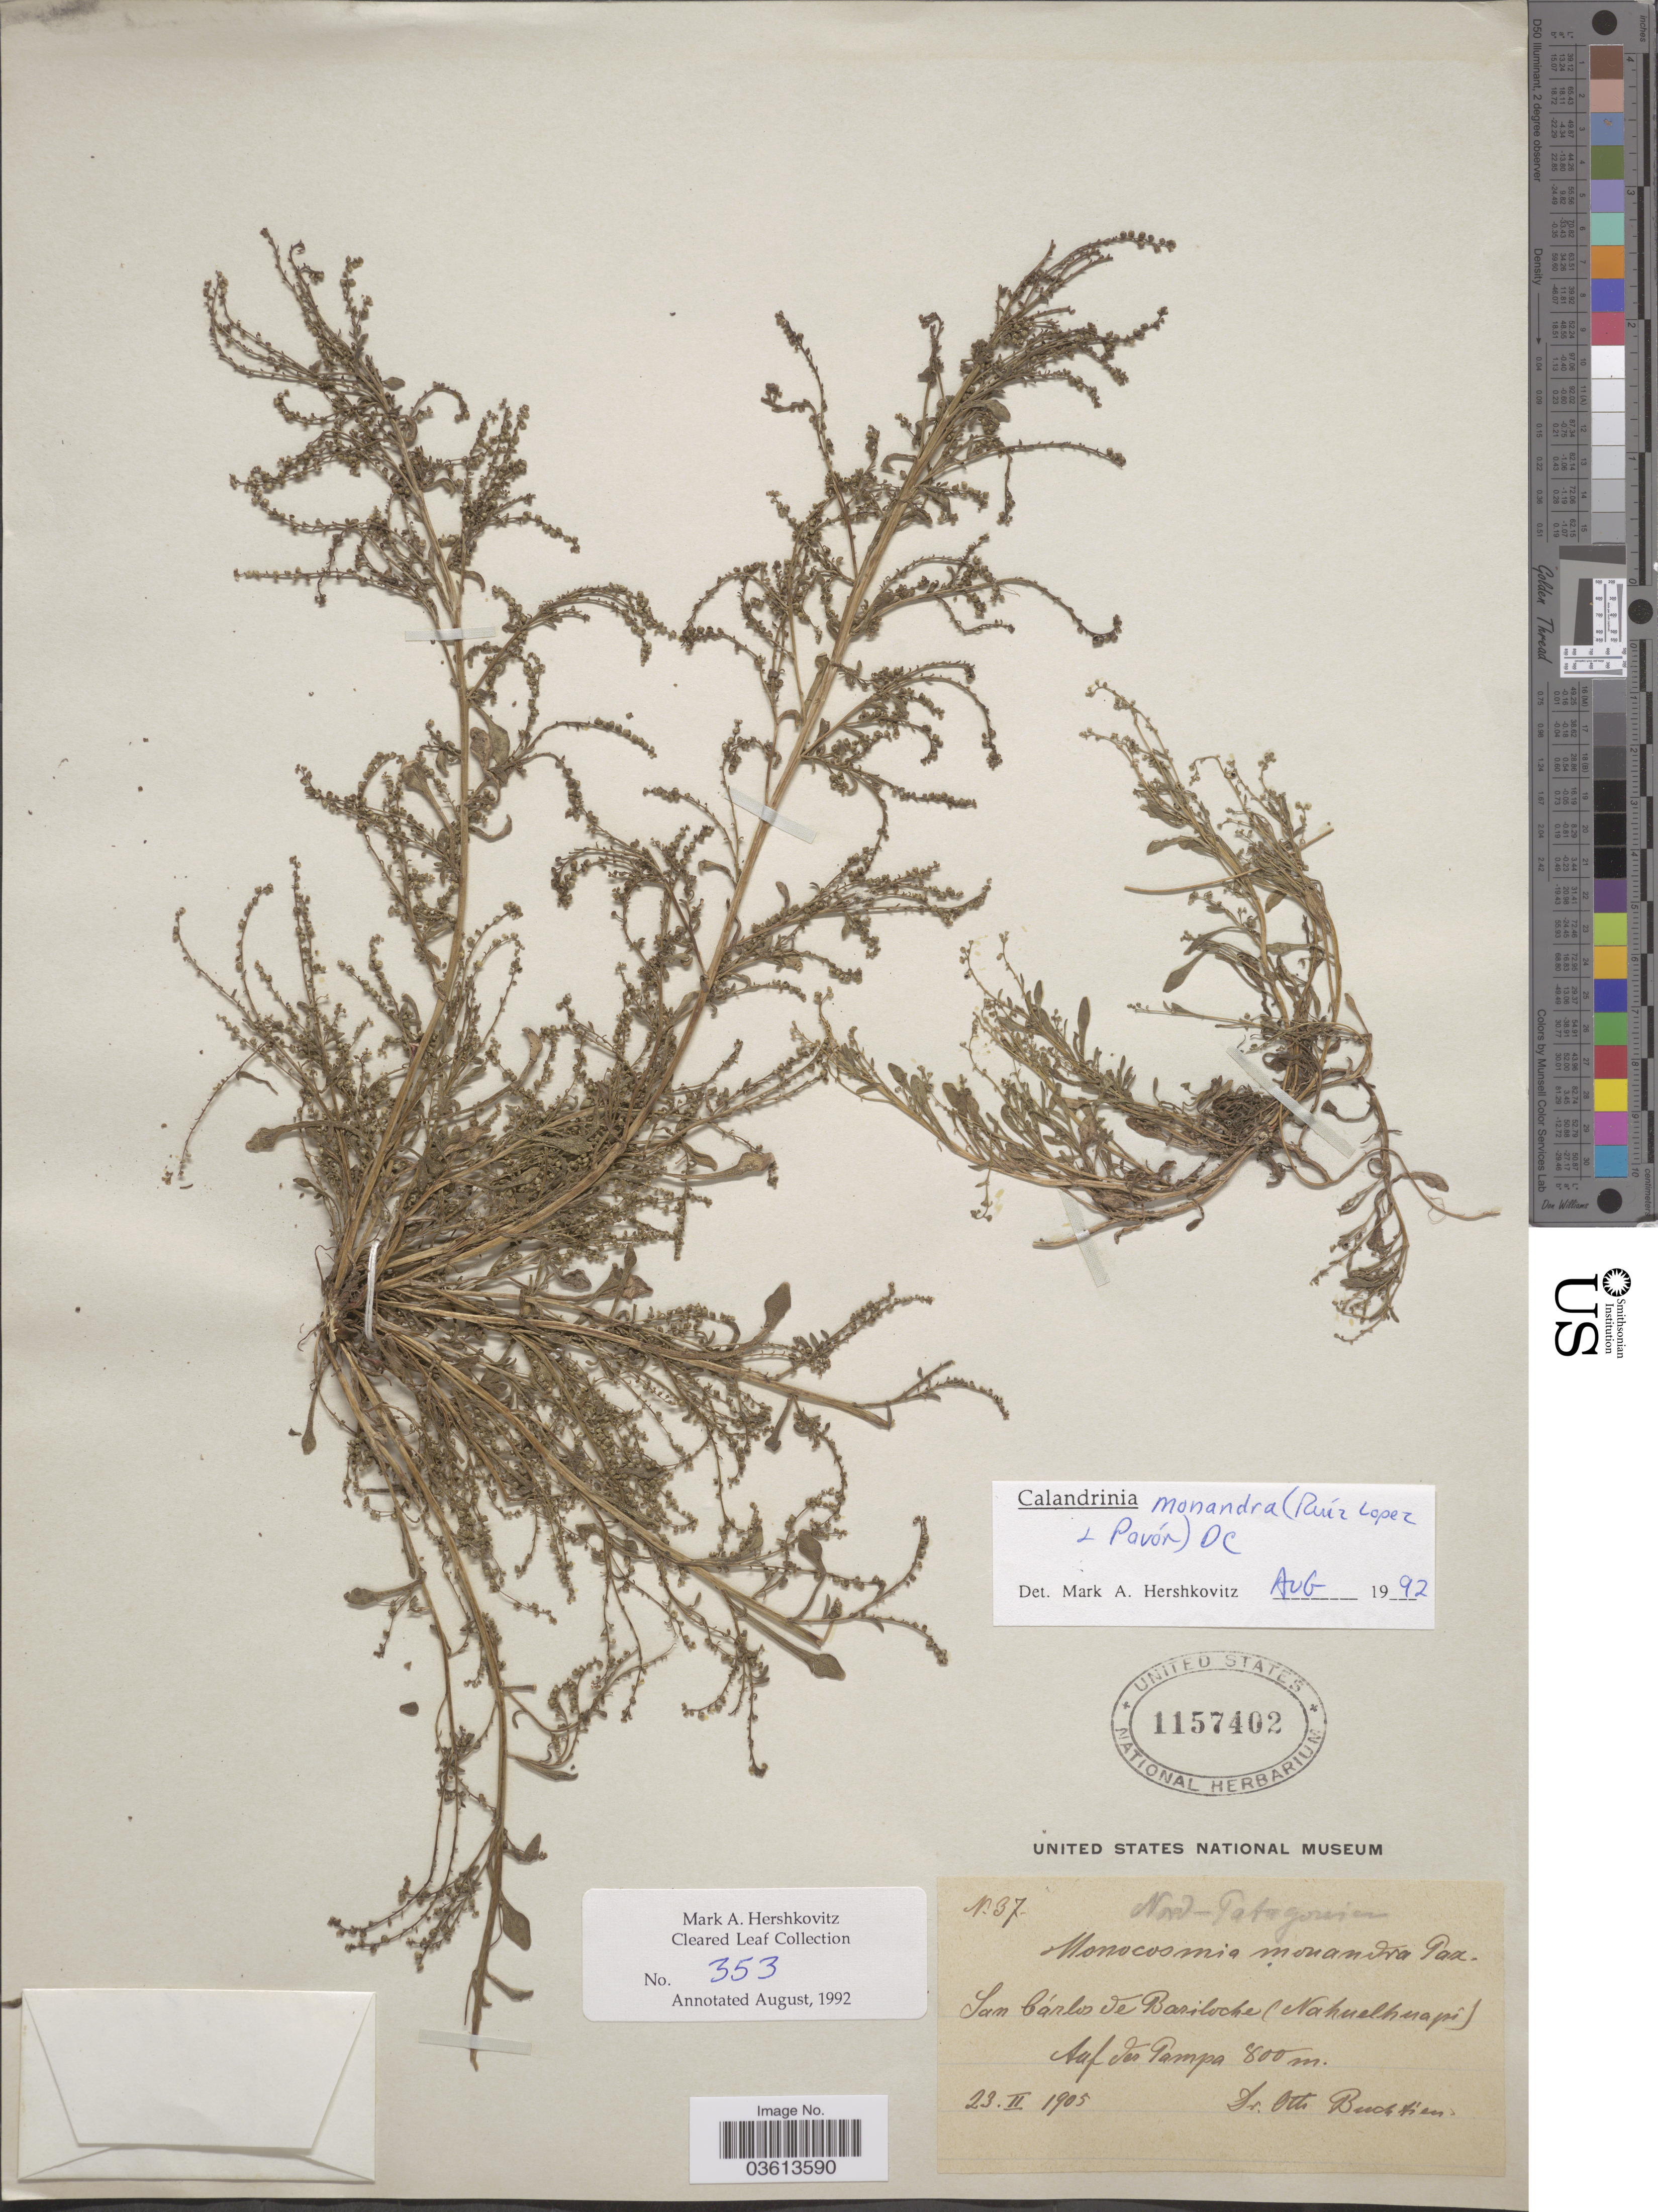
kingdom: Plantae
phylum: Tracheophyta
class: Magnoliopsida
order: Caryophyllales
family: Montiaceae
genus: Calandrinia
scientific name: Calandrinia monandra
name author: (Ruiz & Pav.) DC.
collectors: O. Buchtien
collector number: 37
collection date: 1905-02-23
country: Argentina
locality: Nord-Patagonia. San Cárlos de Bariloche (Nahuelhuapi). Auf des Pampa.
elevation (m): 800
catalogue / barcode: US 1157402